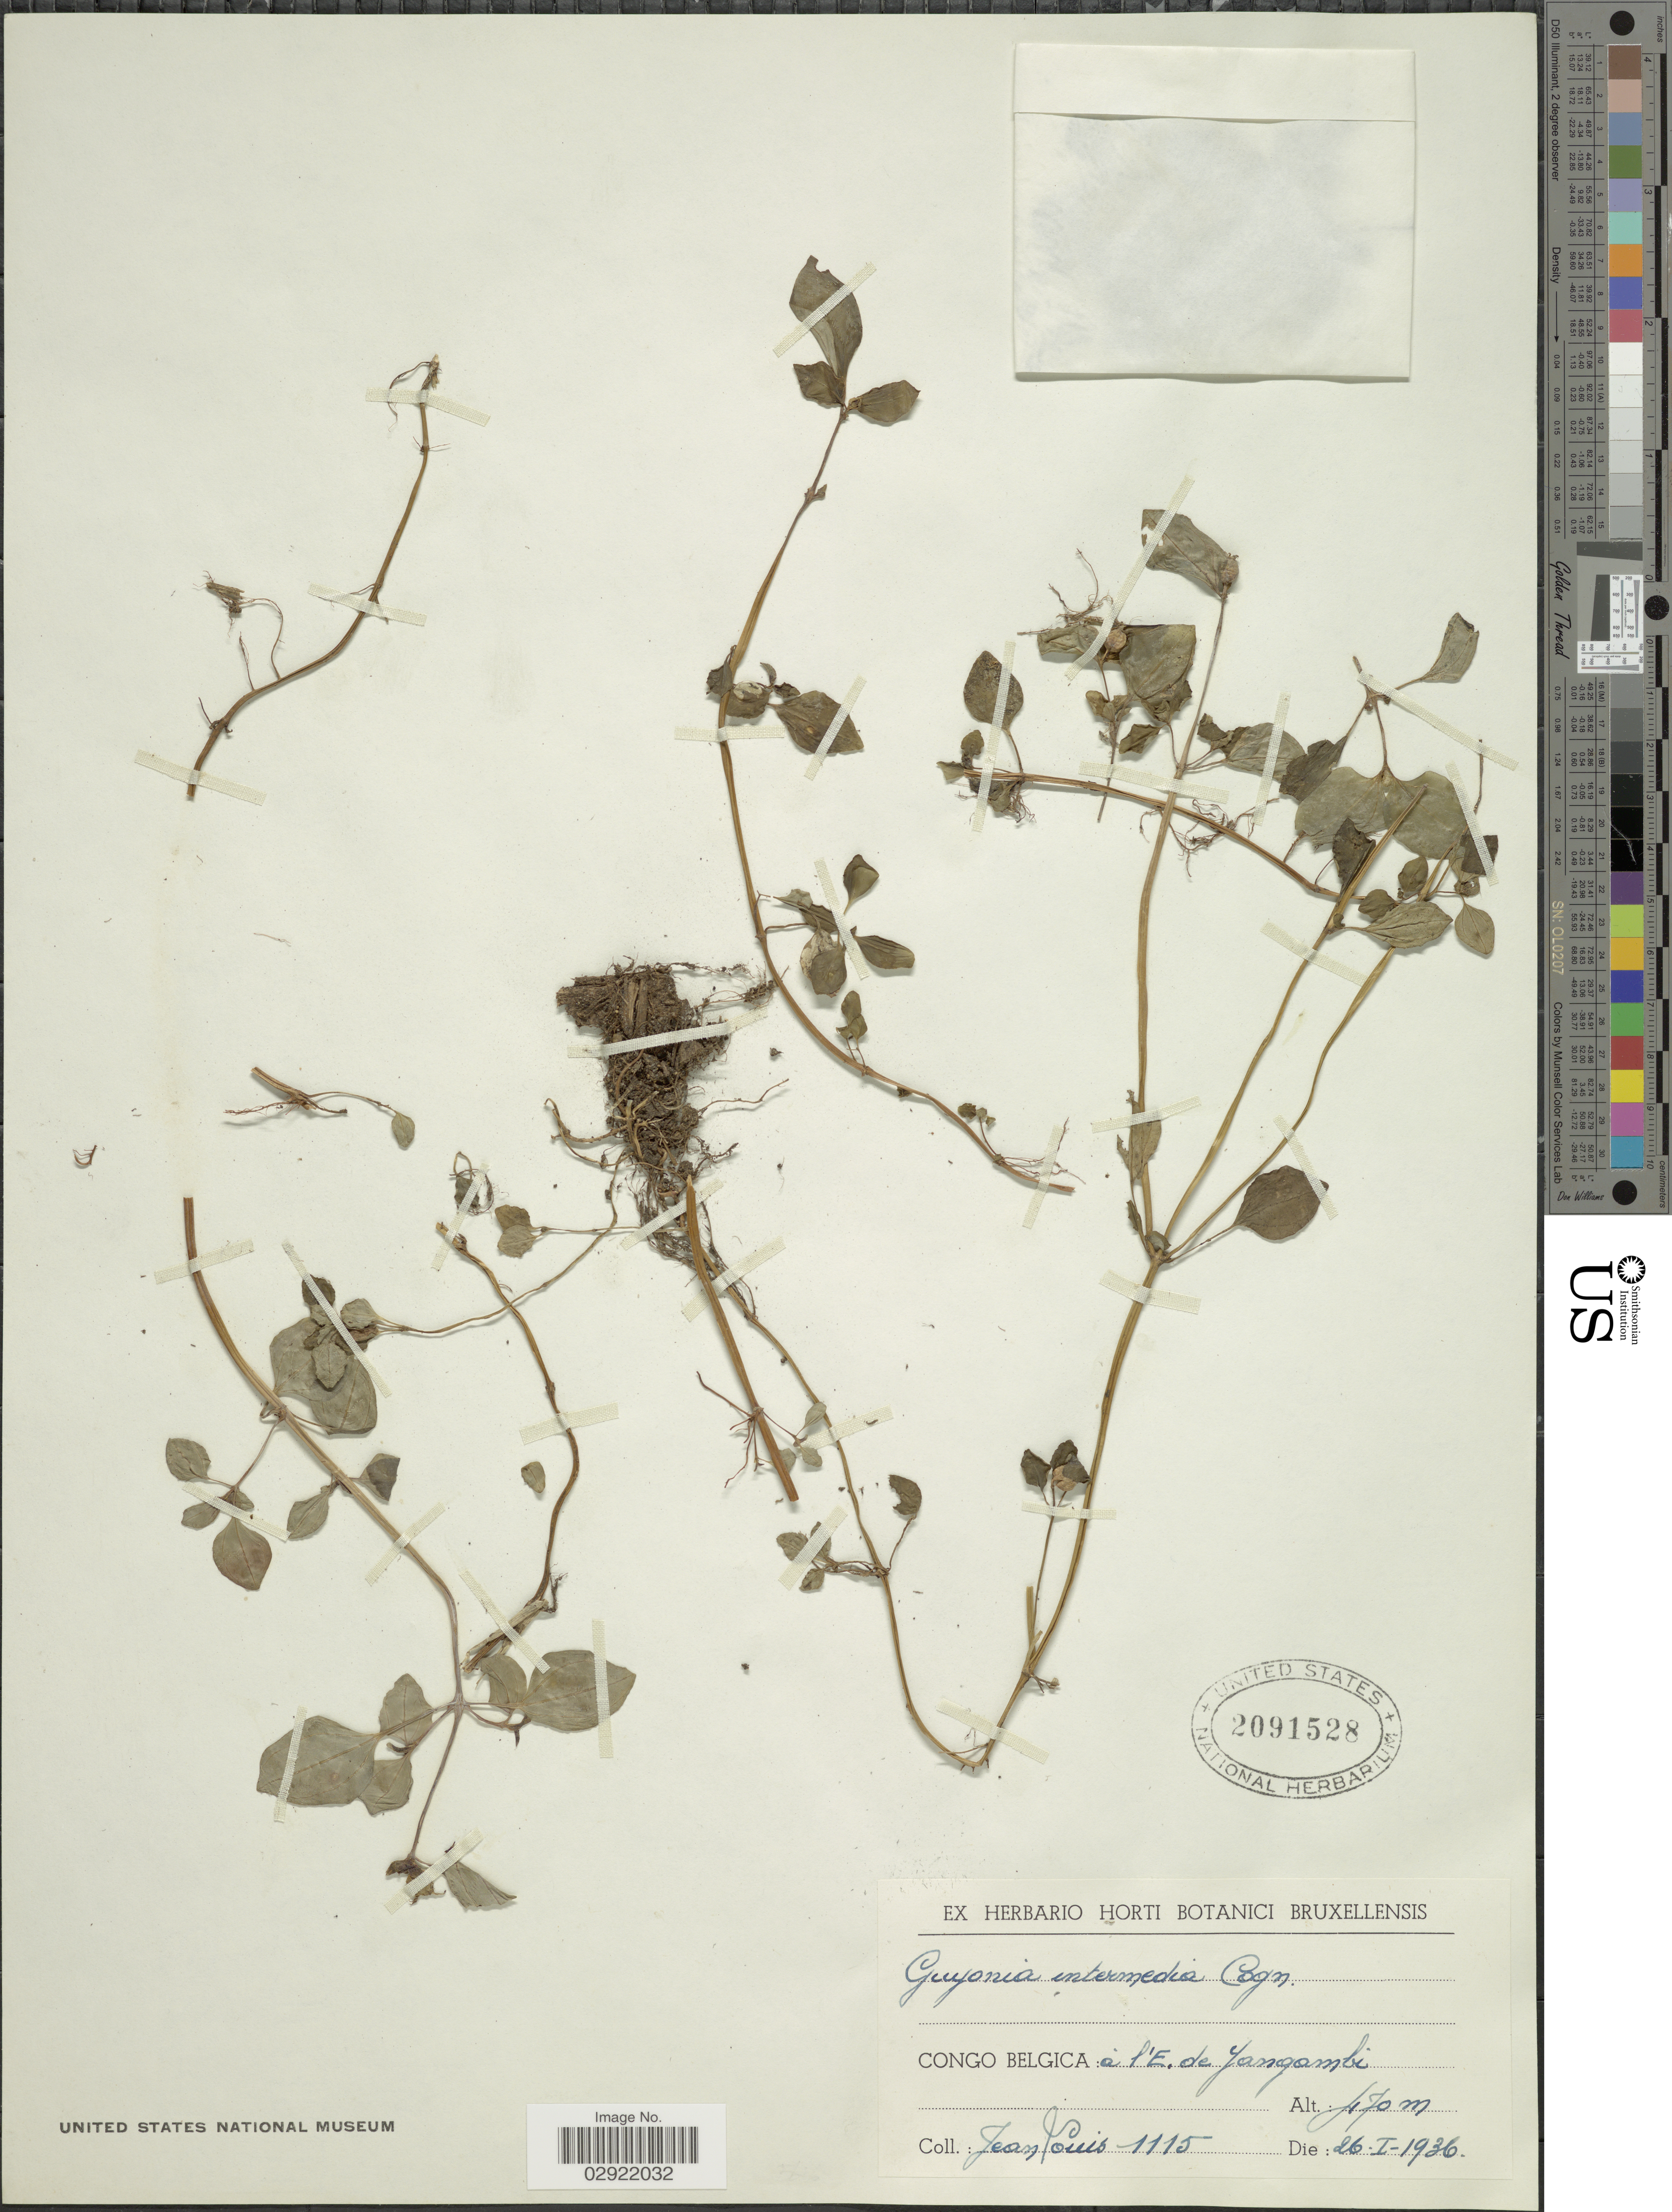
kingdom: Plantae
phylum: Tracheophyta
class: Magnoliopsida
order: Myrtales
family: Melastomataceae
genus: Guyonia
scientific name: Guyonia ciliata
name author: Hook. f.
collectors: J. Louis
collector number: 1115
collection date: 1936-01-26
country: Congo, Democratic Republic of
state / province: Tshopo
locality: Congo Belgica: á l'E. de Yangambi.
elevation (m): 470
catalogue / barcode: US 2091528